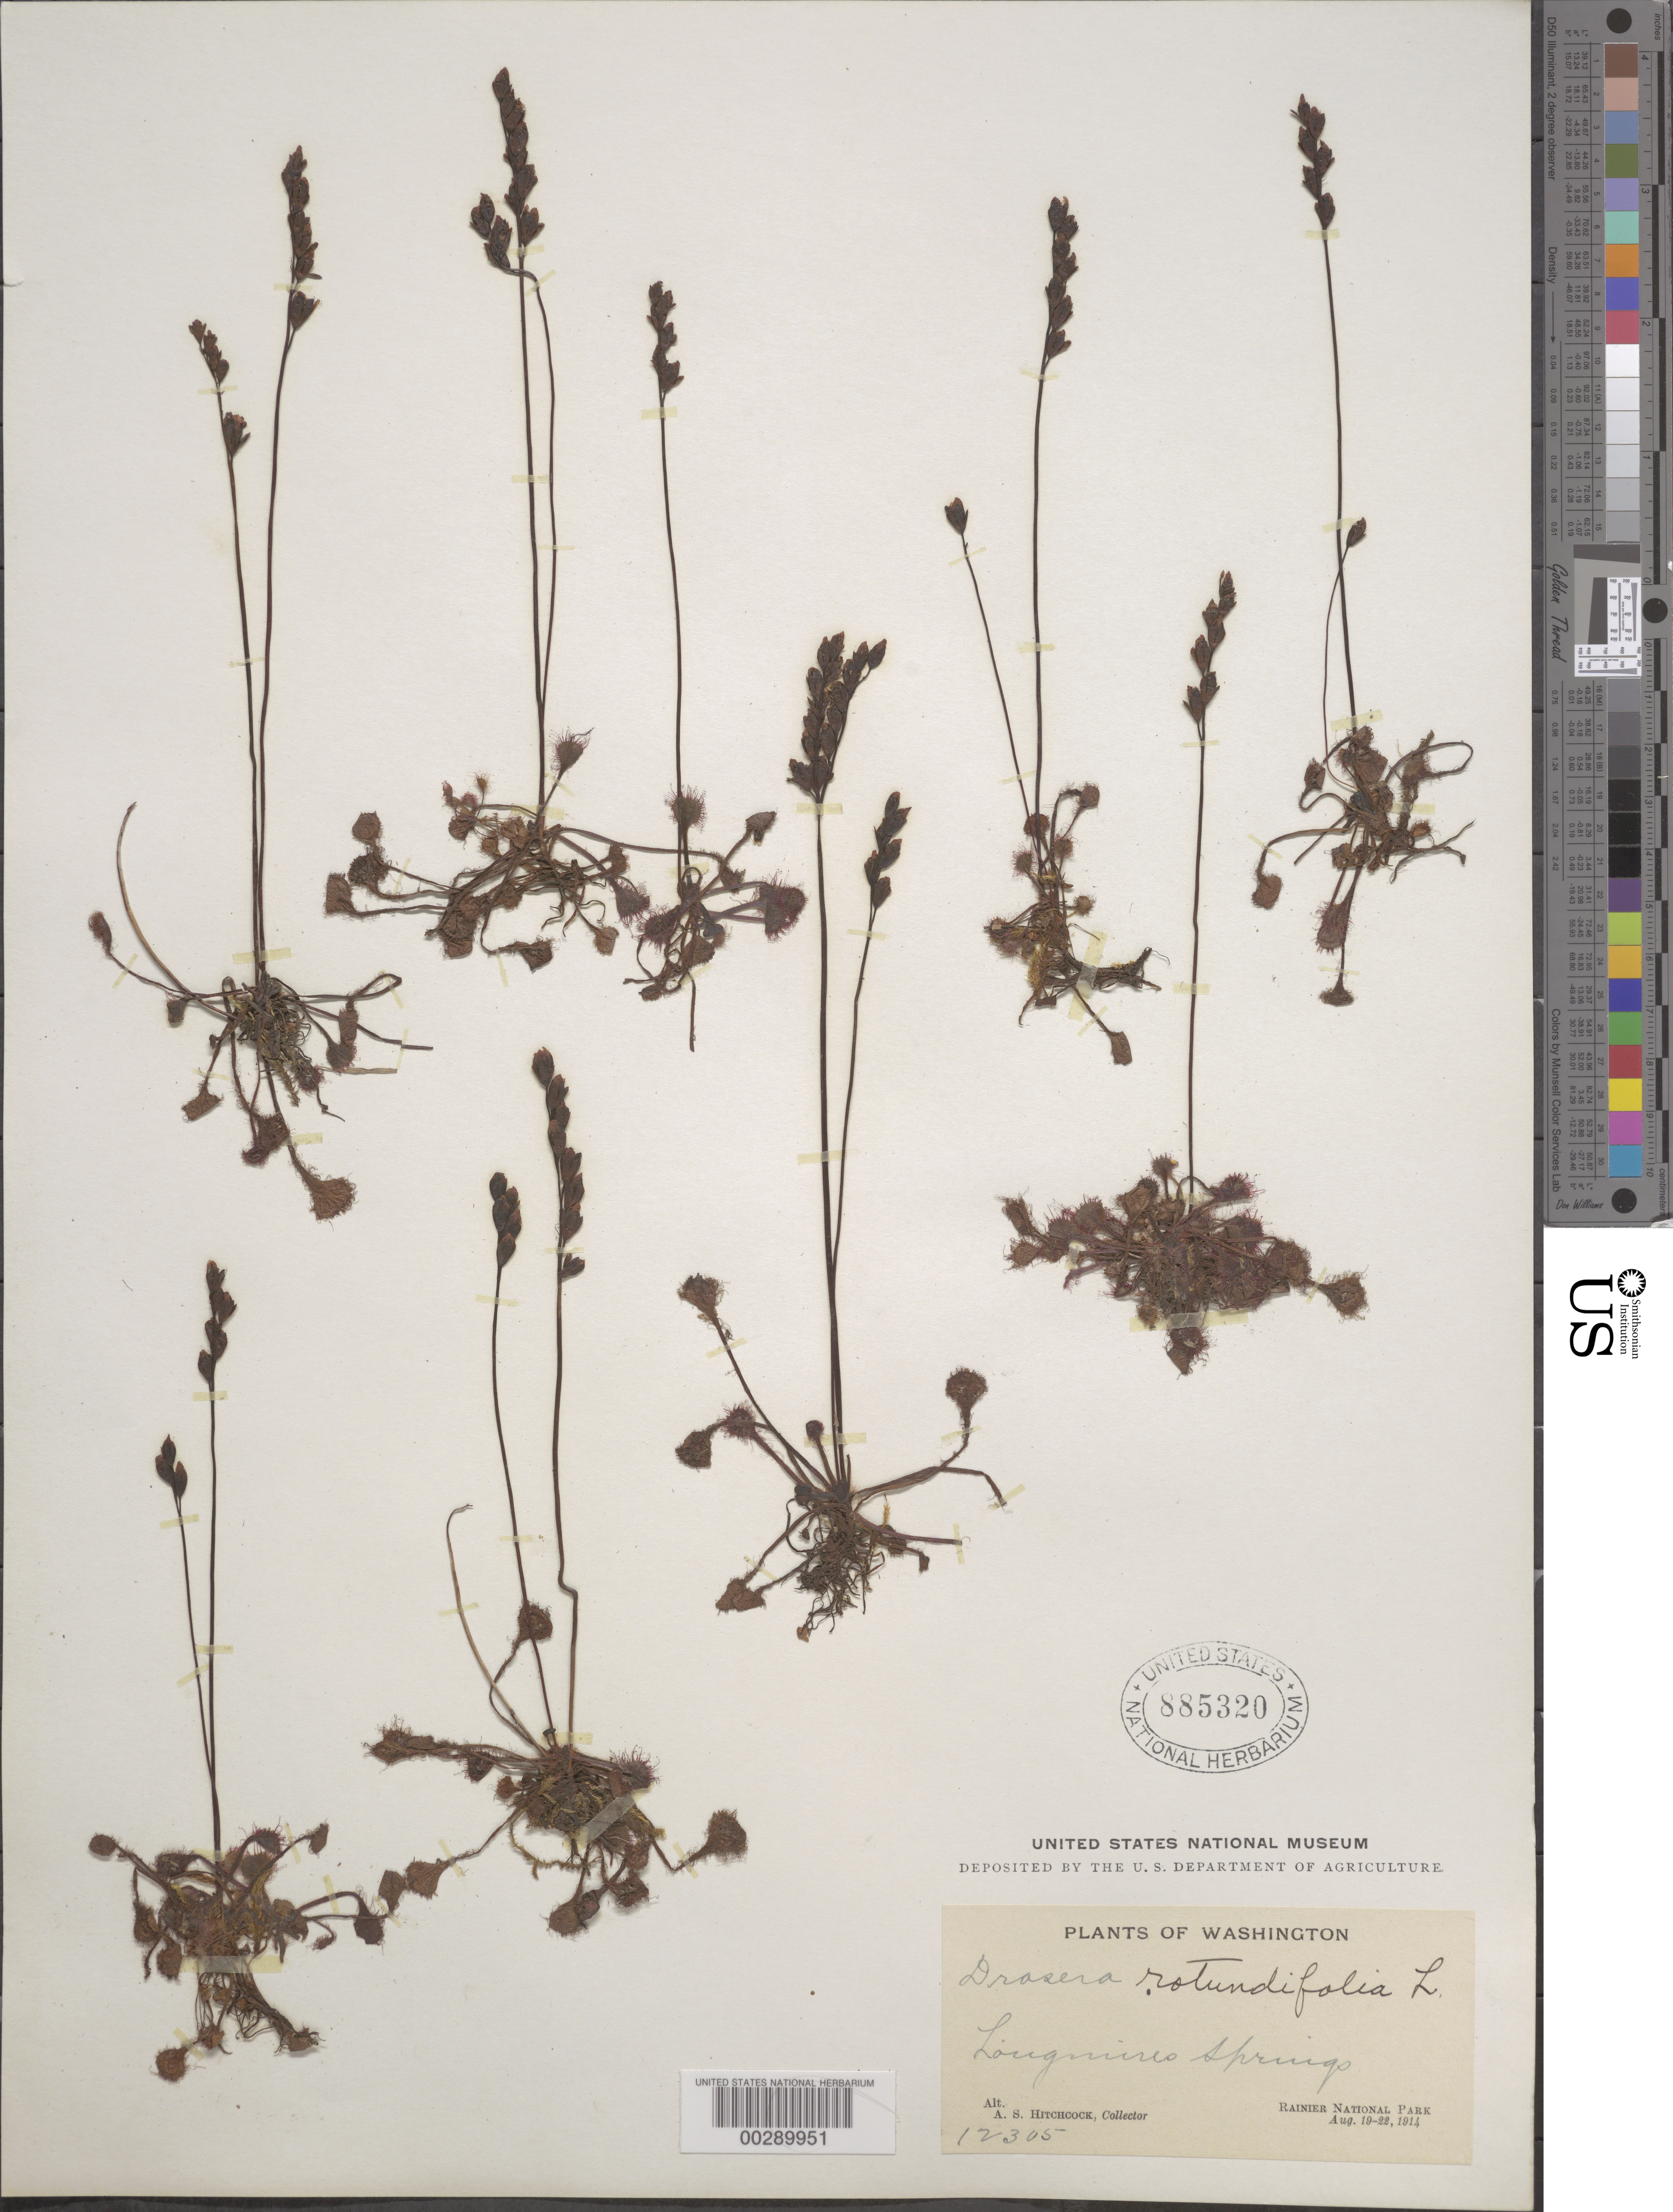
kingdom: Plantae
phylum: Tracheophyta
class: Magnoliopsida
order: Caryophyllales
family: Droseraceae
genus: Drosera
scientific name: Drosera rotundifolia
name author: L.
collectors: A. S. Hitchcock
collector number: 12305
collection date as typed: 19 Aug 1914 to 22 Aug 1914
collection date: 1914-08-19/1914-08-22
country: United States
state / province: Washington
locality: Mt. rainier nat'l park, longmire's springs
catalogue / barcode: US 885320